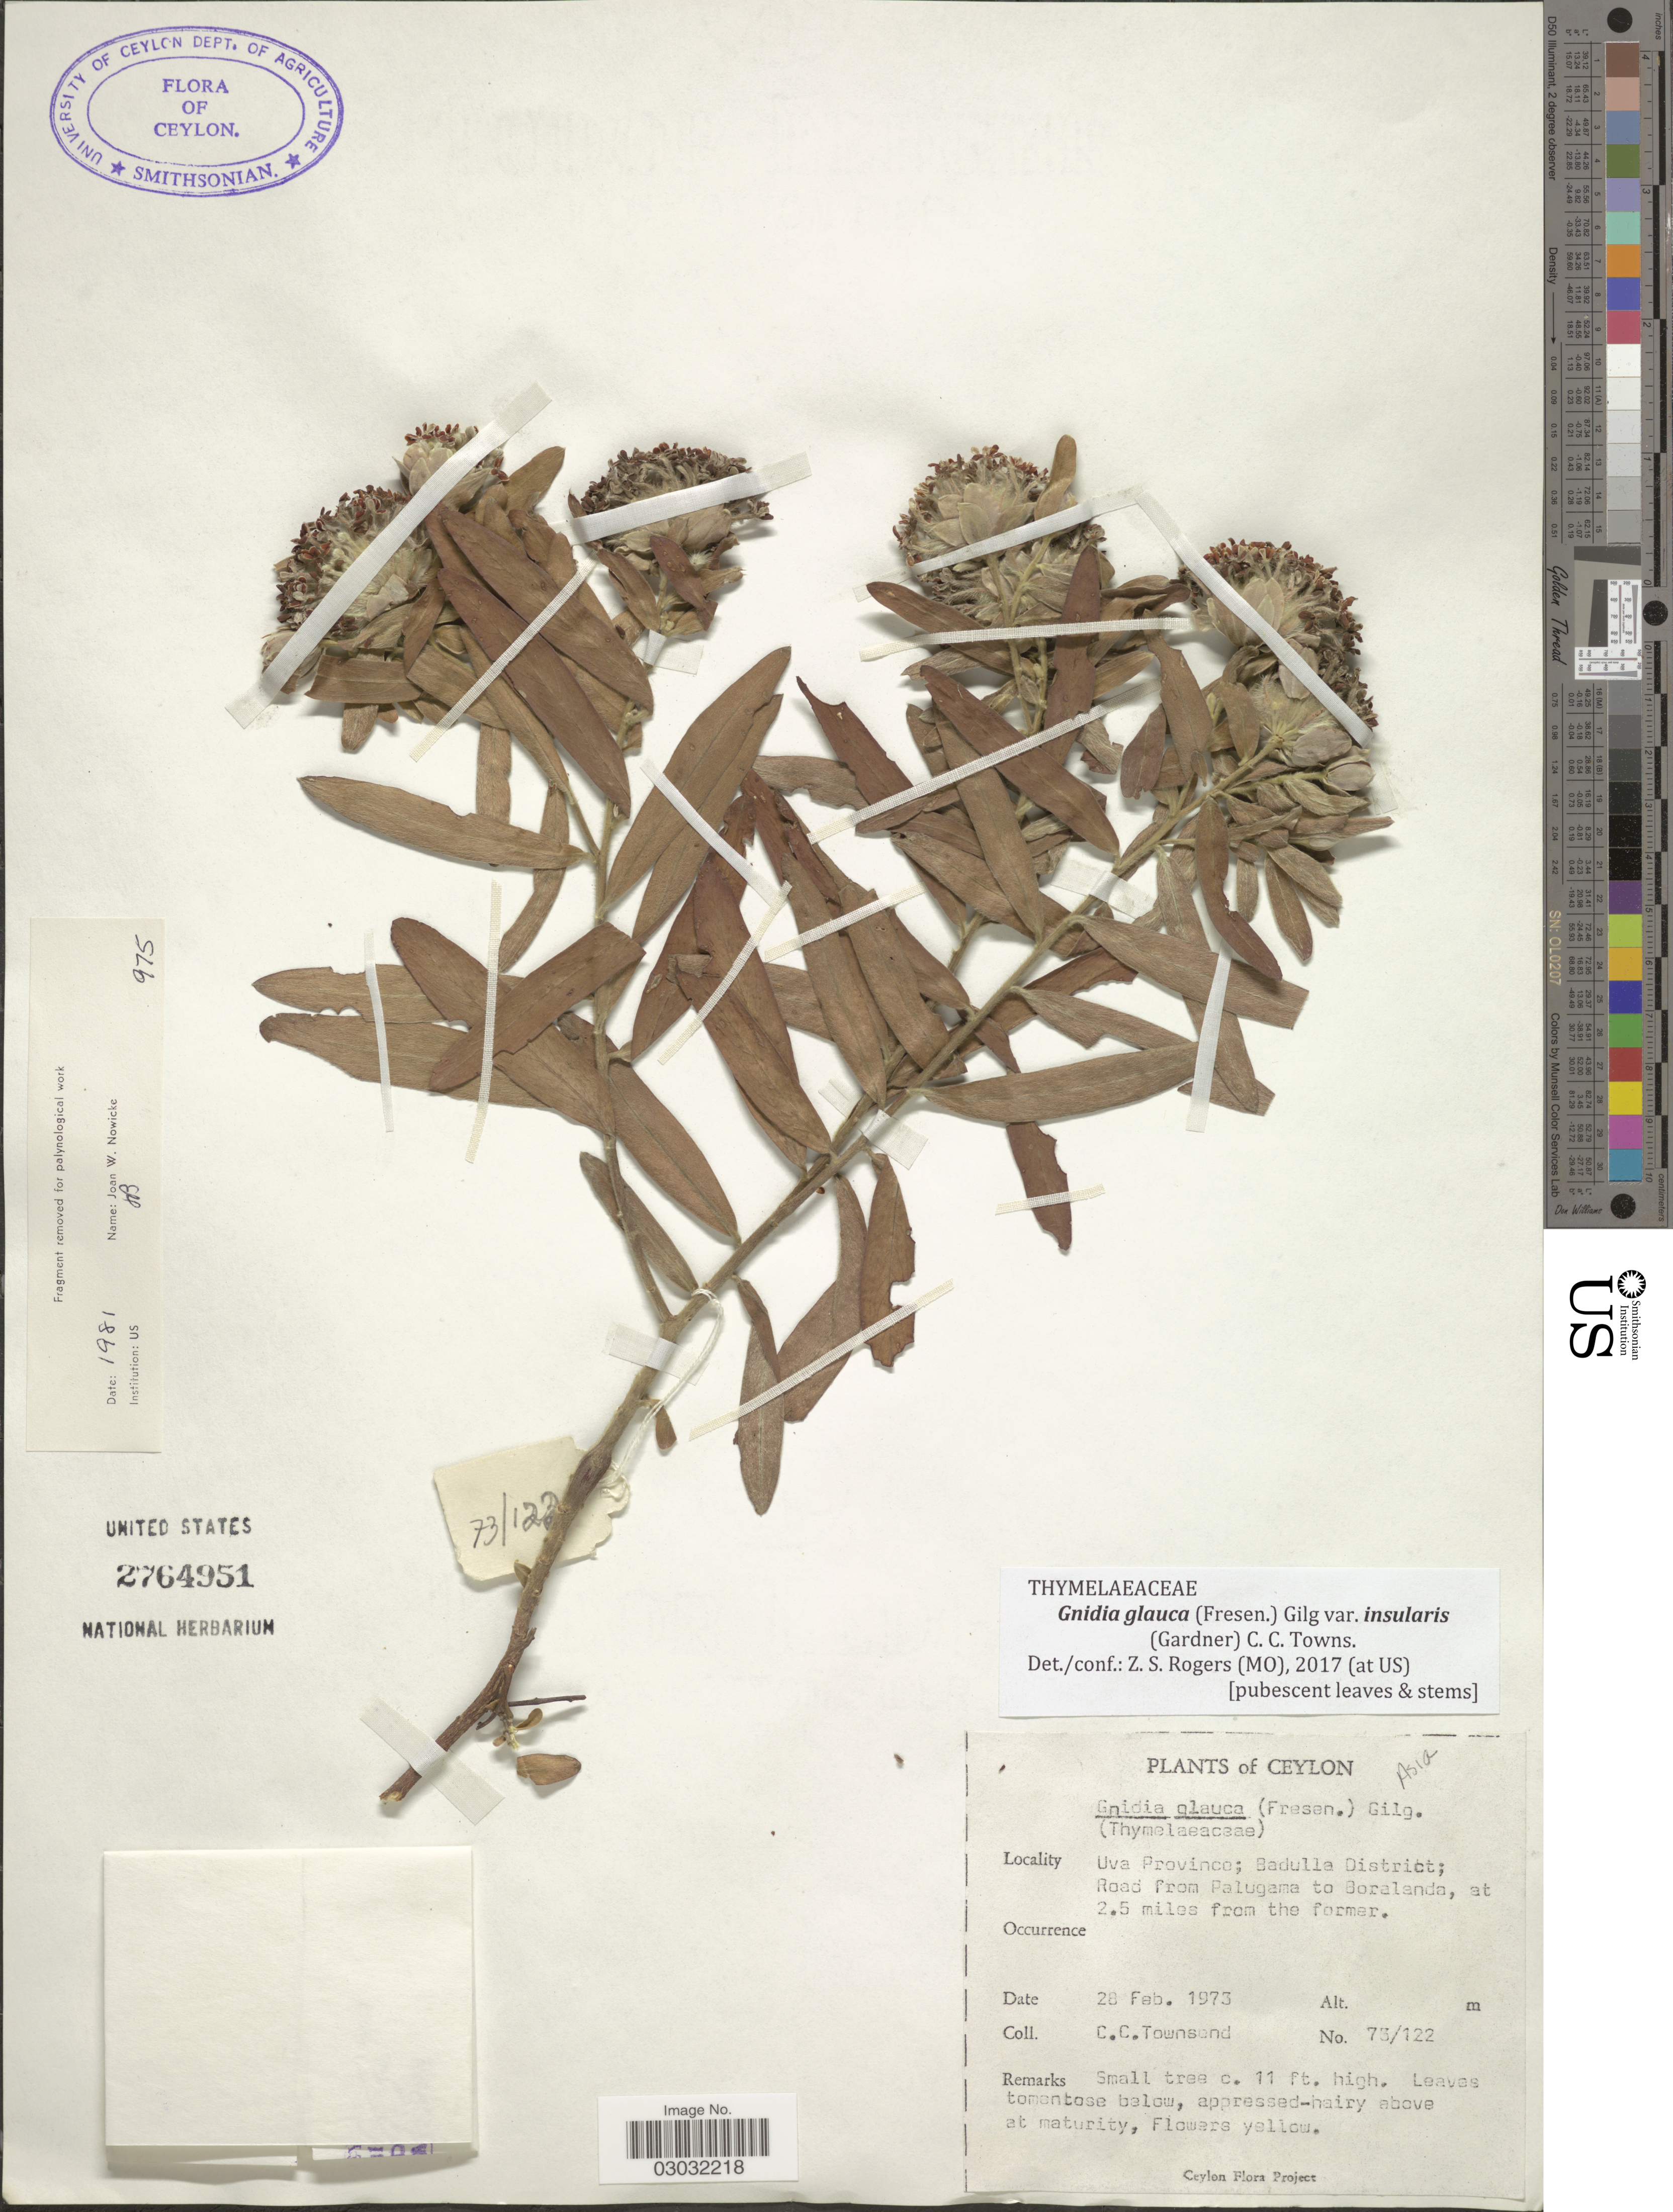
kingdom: Plantae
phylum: Tracheophyta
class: Magnoliopsida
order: Malvales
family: Thymelaeaceae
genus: Lasiosiphon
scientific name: Lasiosiphon insularis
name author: (Gardner) Meisn.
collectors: C. C. Townsend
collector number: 75/122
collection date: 1973-02-28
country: Sri Lanka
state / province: Uva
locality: Ceylon. Badulla District; Road from Palugama to Boralande, at 2.5 miles from former.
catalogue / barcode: US 2764951